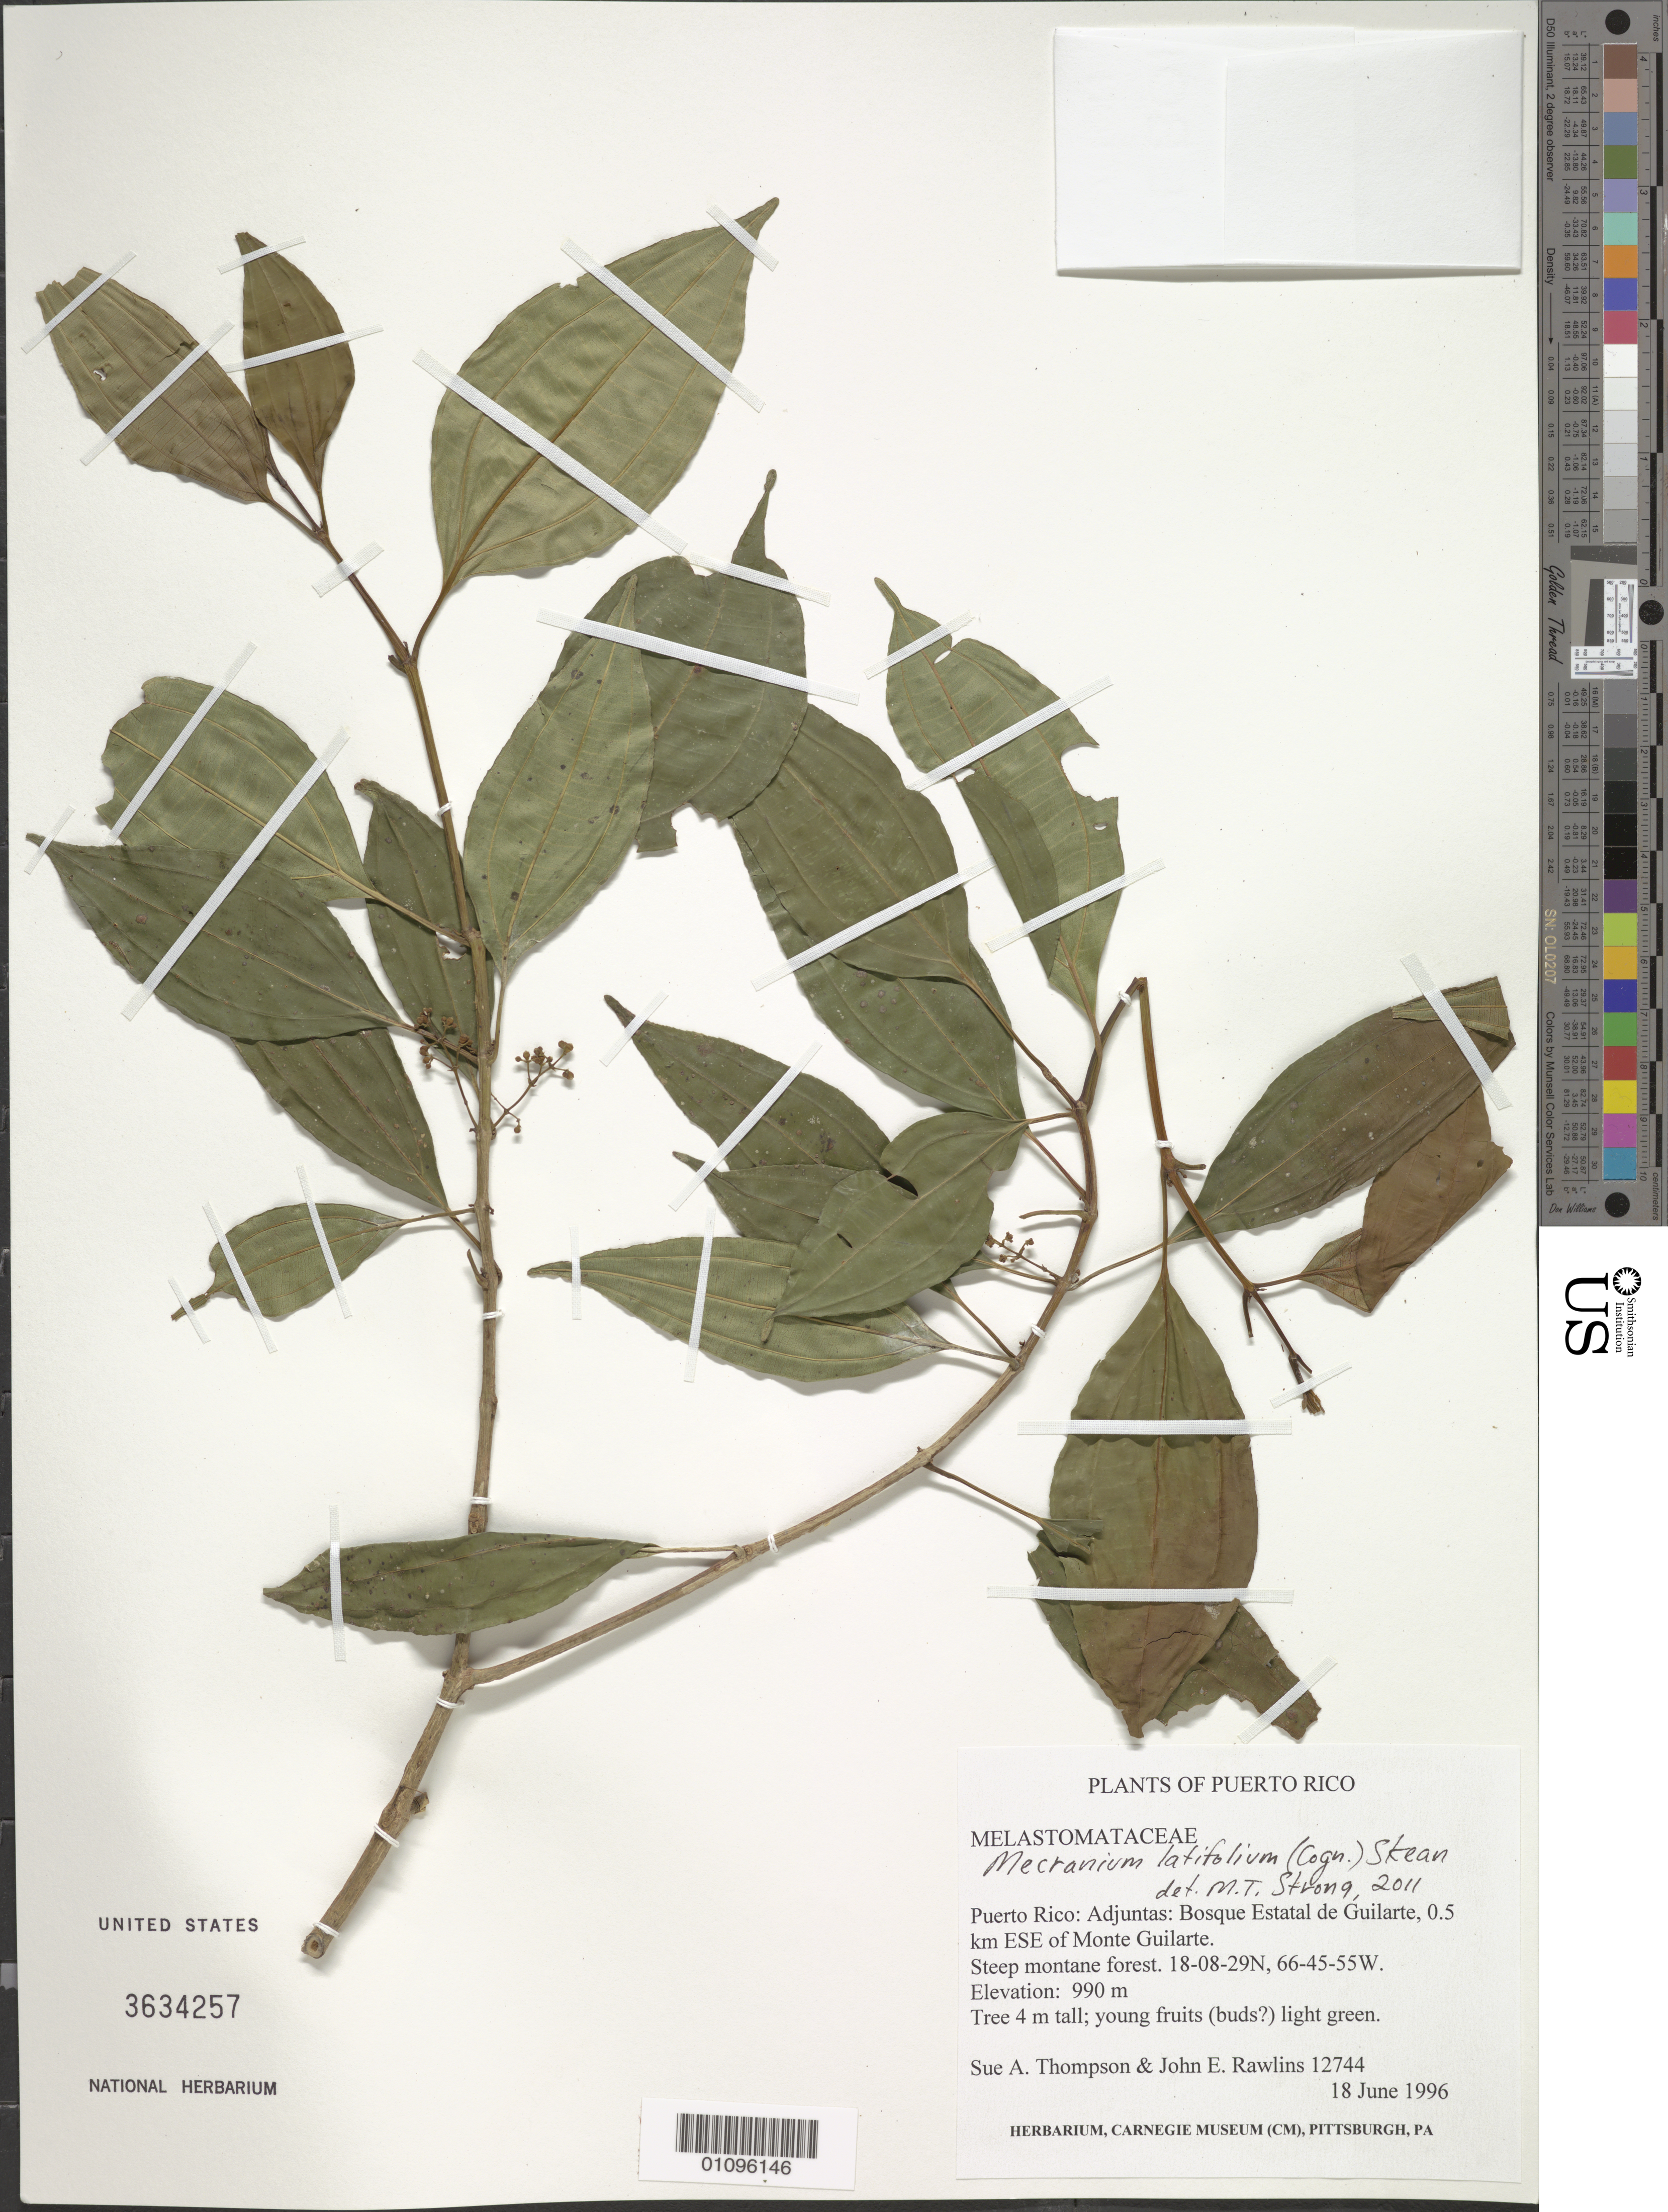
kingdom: Plantae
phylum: Tracheophyta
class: Magnoliopsida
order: Myrtales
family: Melastomataceae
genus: Mecranium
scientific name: Mecranium latifolium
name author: (Cogn.) Skean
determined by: Strong, M. T., (US), Smithsonian Institution - National Museum of Natural History (UNITED STATES)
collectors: S. A. Thompson & J. Rawlins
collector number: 12744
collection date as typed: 18 Jun 1996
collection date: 1996-06-18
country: Puerto Rico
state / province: Adjuntas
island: Puerto Rico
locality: Bosque Estatal de Guilarte, 0.5 km ESE of Monte Guilarte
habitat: Steep montane forest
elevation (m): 990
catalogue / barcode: US 3634257